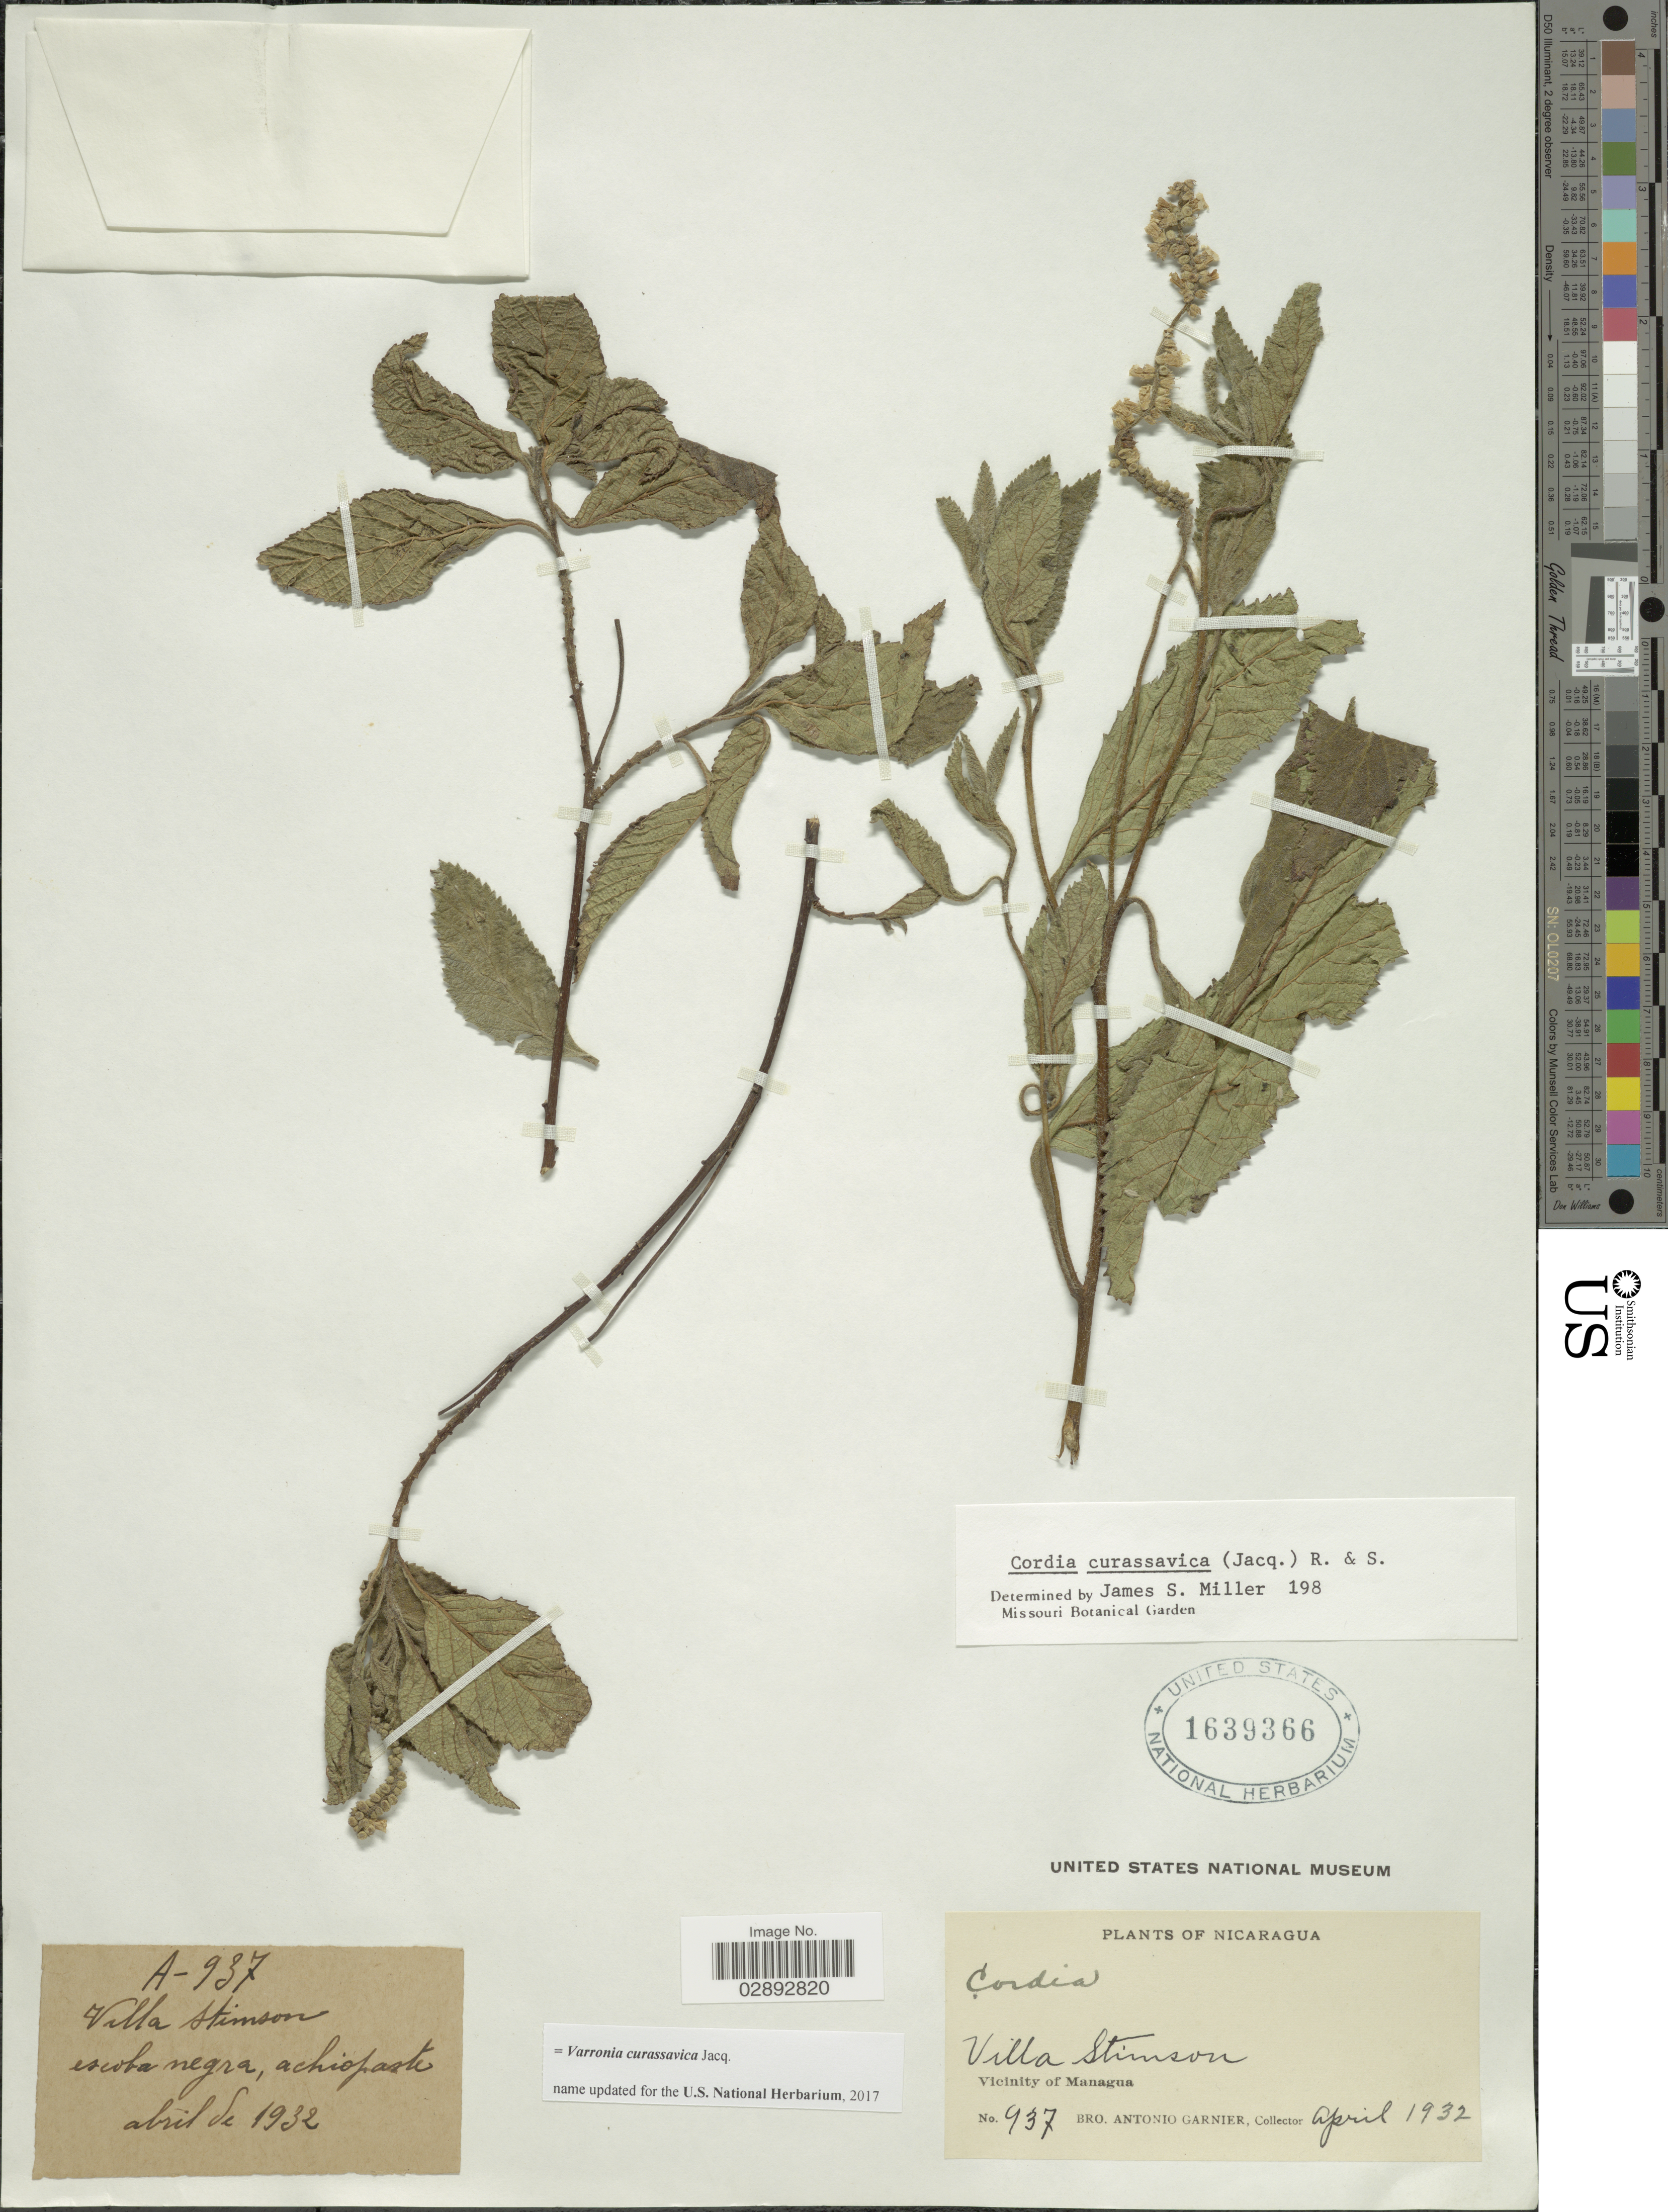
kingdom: Plantae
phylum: Tracheophyta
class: Magnoliopsida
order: Boraginales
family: Cordiaceae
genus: Varronia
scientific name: Varronia curassavica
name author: Jacq.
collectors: Bro. A. Garnier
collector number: A-937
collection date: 1932-04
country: Nicaragua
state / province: Managua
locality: Villa Stimson. Vicinity of Managua.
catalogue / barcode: US 1639366